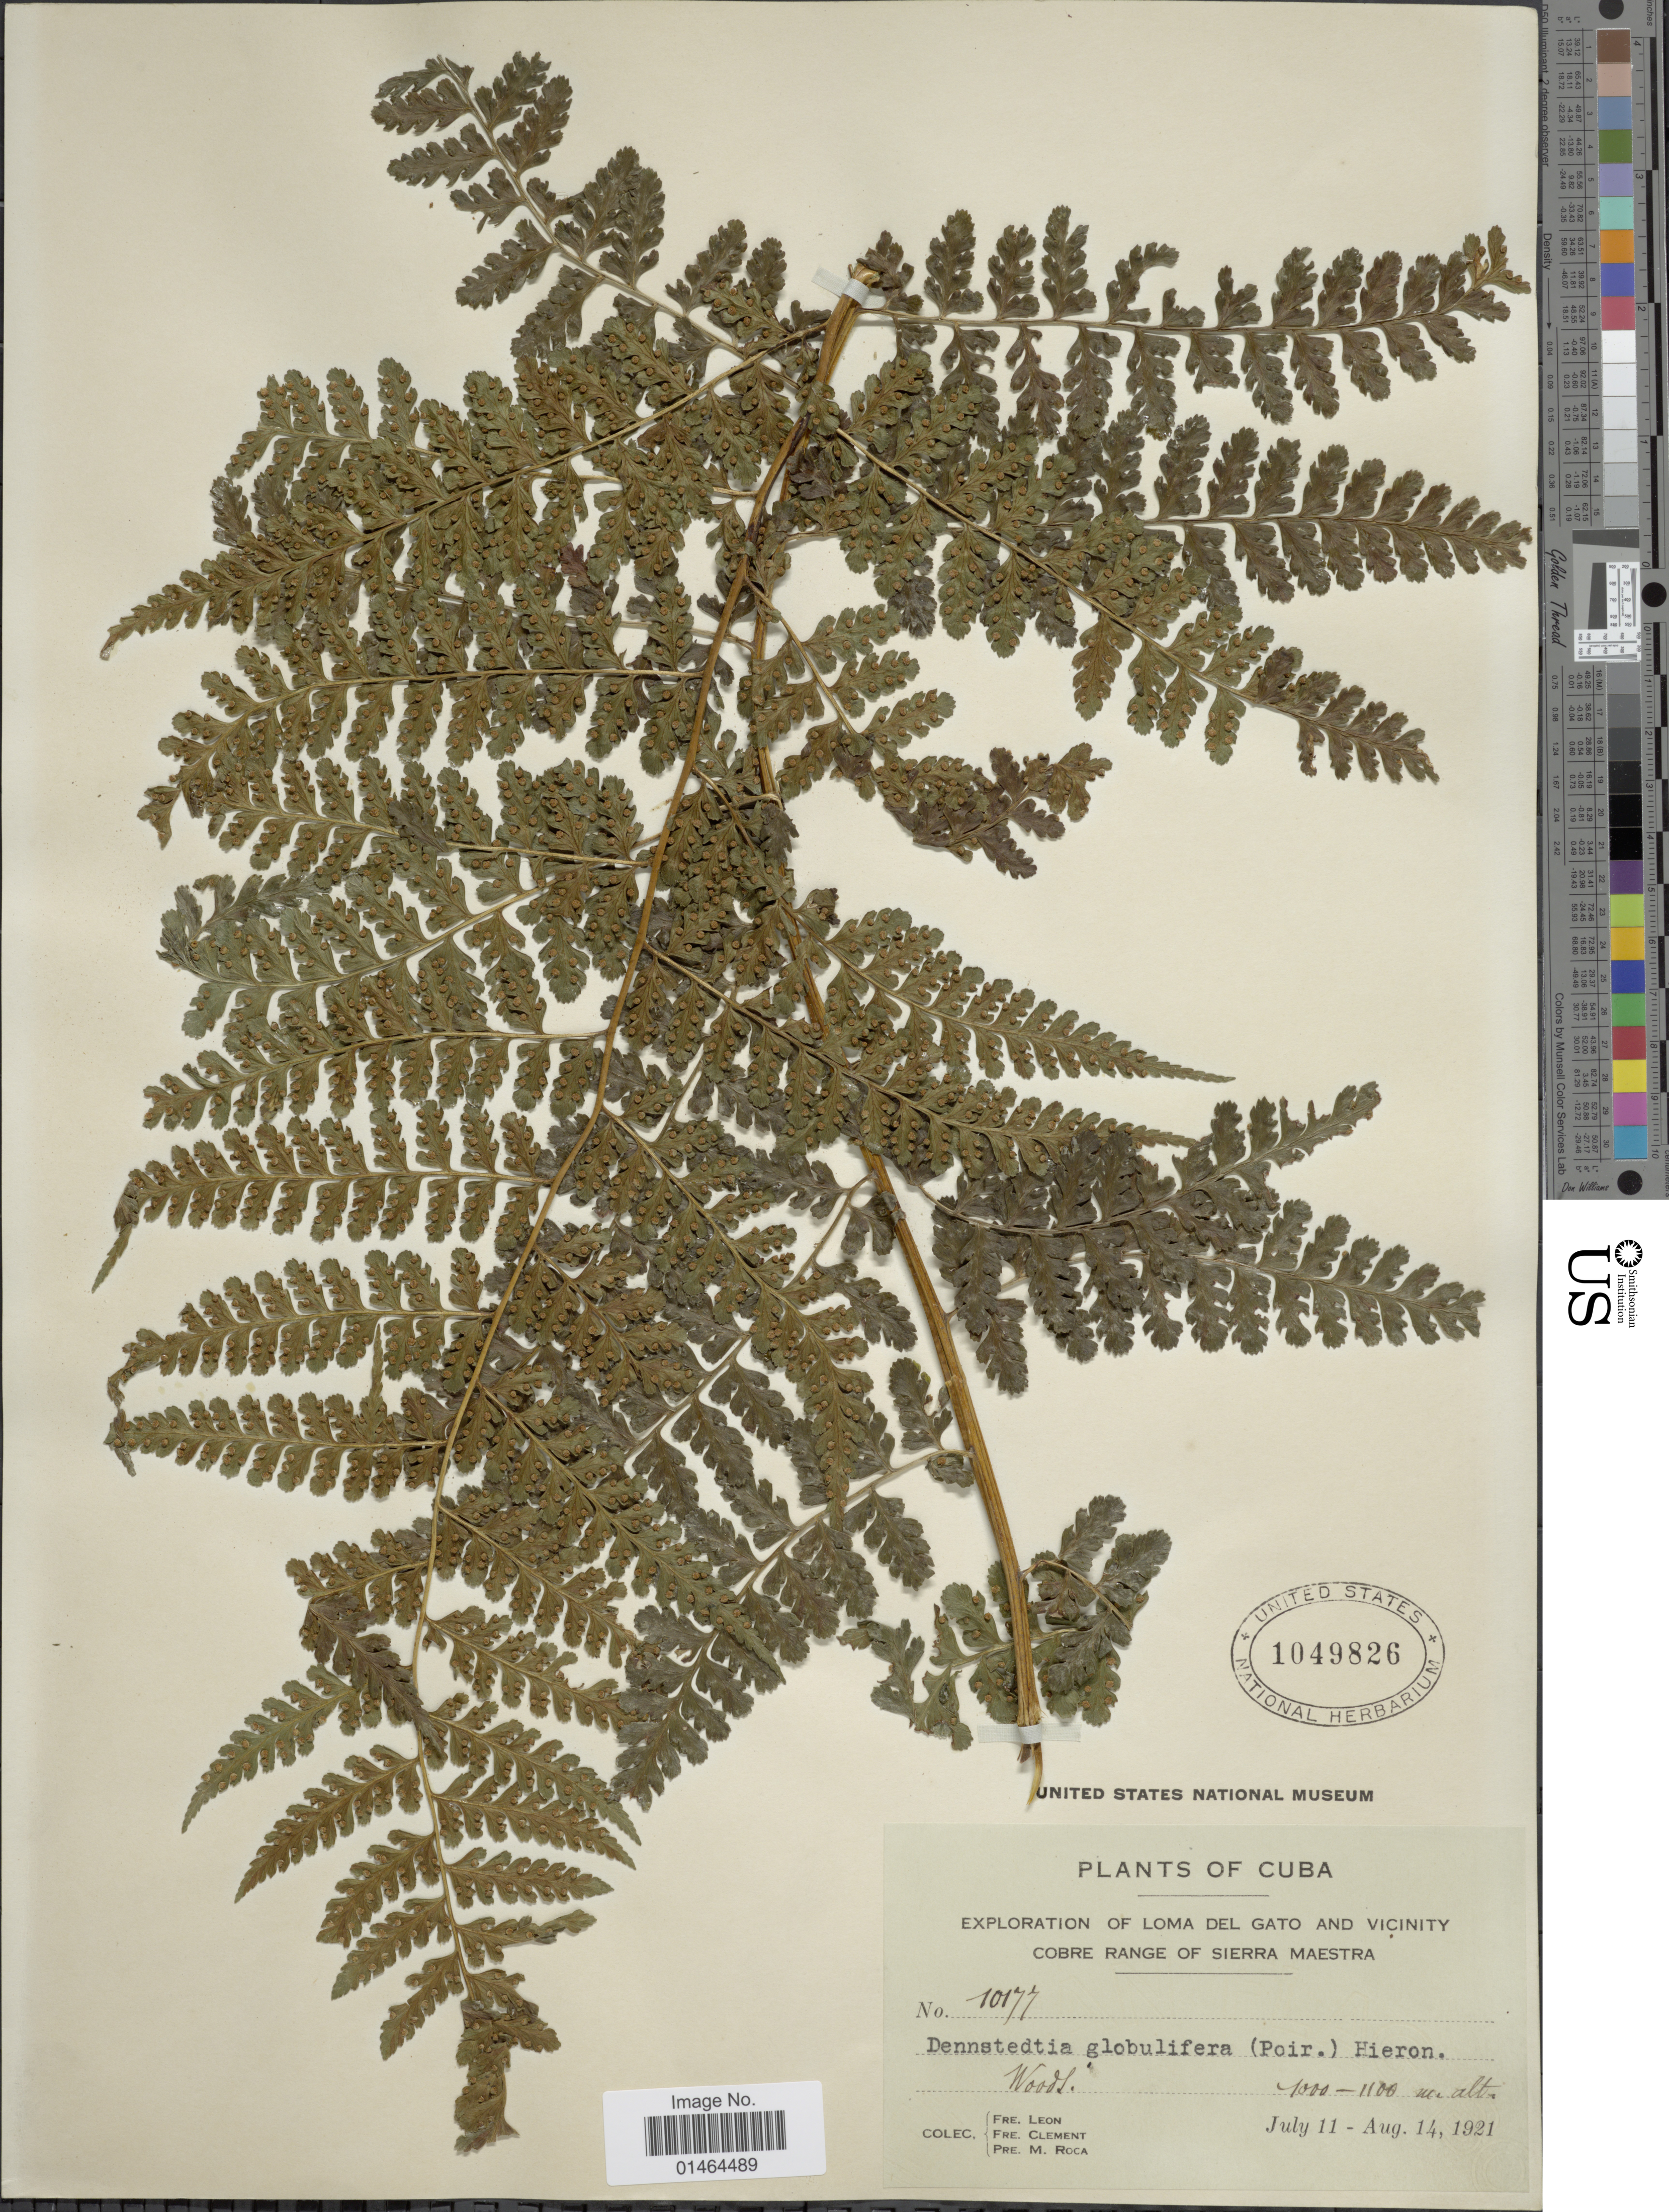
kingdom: Plantae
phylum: Tracheophyta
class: Polypodiopsida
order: Polypodiales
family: Dennstaedtiaceae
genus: Dennstaedtia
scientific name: Dennstaedtia globulifera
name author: (Poir.) Hieron.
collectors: F. Leon, B. Clement & P. Roca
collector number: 10177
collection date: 1921-07-11/1921-08-14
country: Cuba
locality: Loma del Gato and vicinity. Cobre range of Sierra Maestra.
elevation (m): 1000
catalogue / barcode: US 1049826